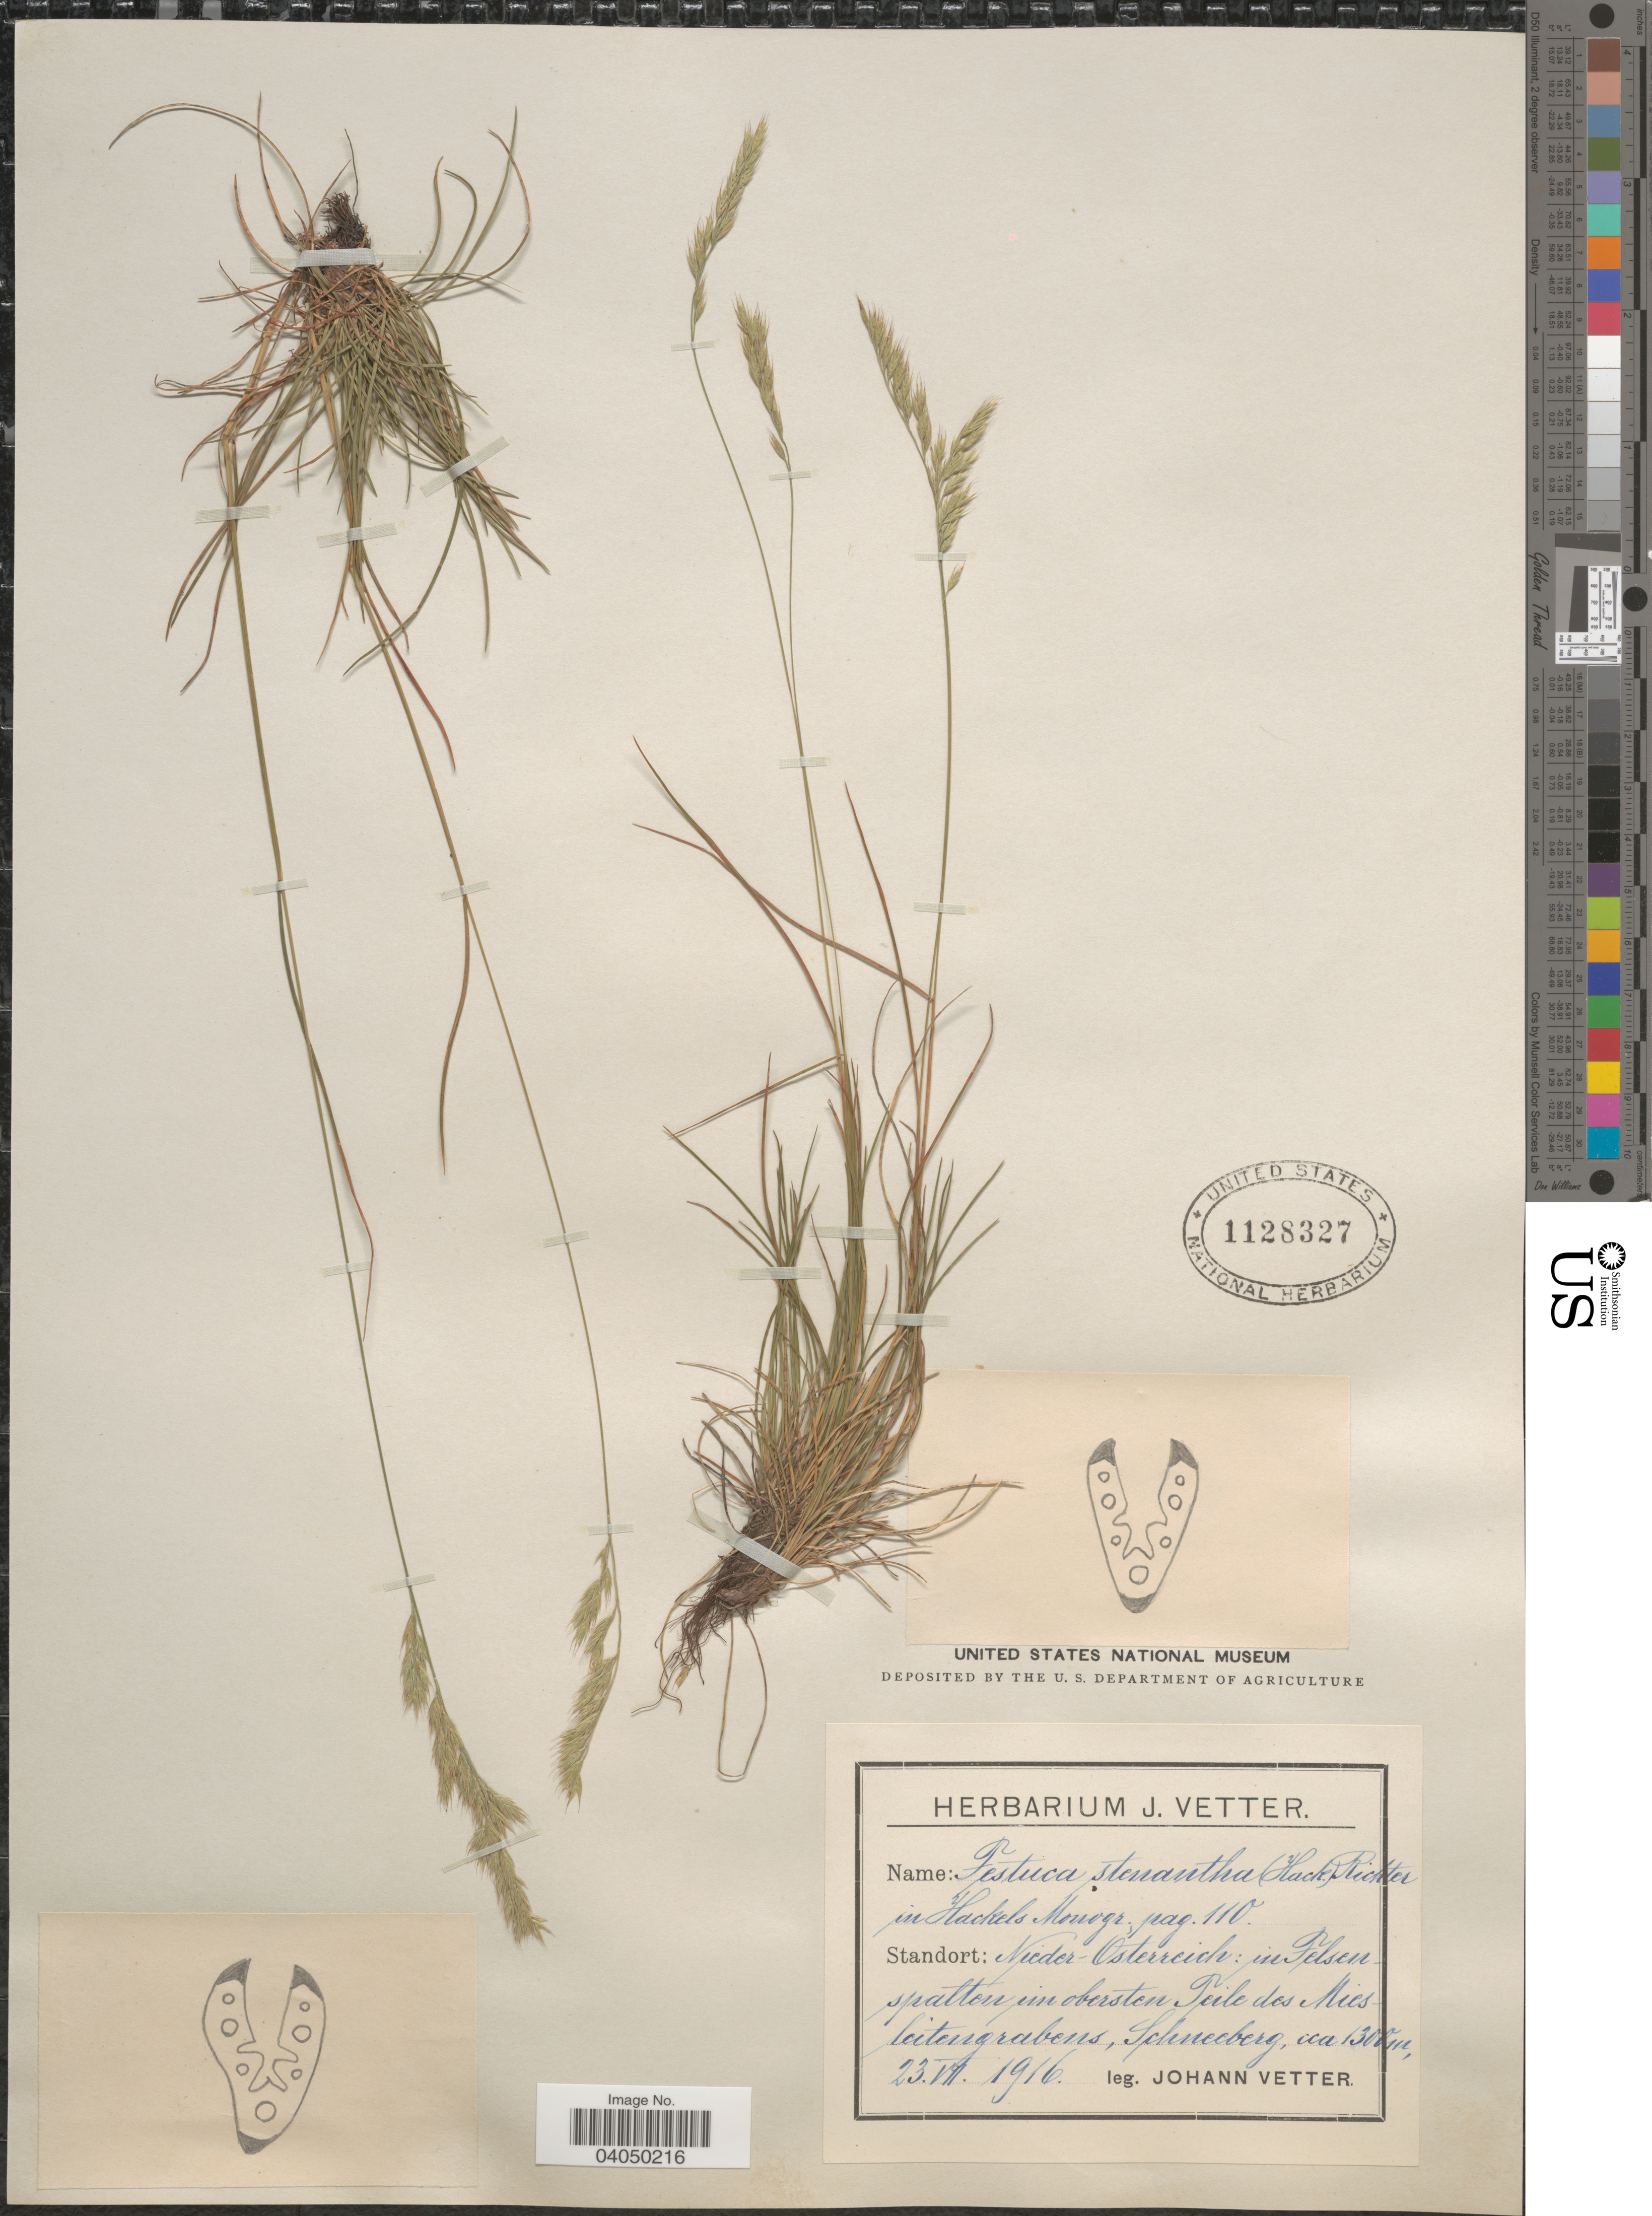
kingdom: Plantae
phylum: Tracheophyta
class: Liliopsida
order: Poales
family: Poaceae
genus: Festuca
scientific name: Festuca stenantha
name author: K. Richt.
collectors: J. Vetter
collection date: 1916-07-23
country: Austria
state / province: Niederosterreich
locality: In Felsenspalten im obersten Teile des Miesleitengrabens, Schneeberg.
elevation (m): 1300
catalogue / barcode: US 1128327